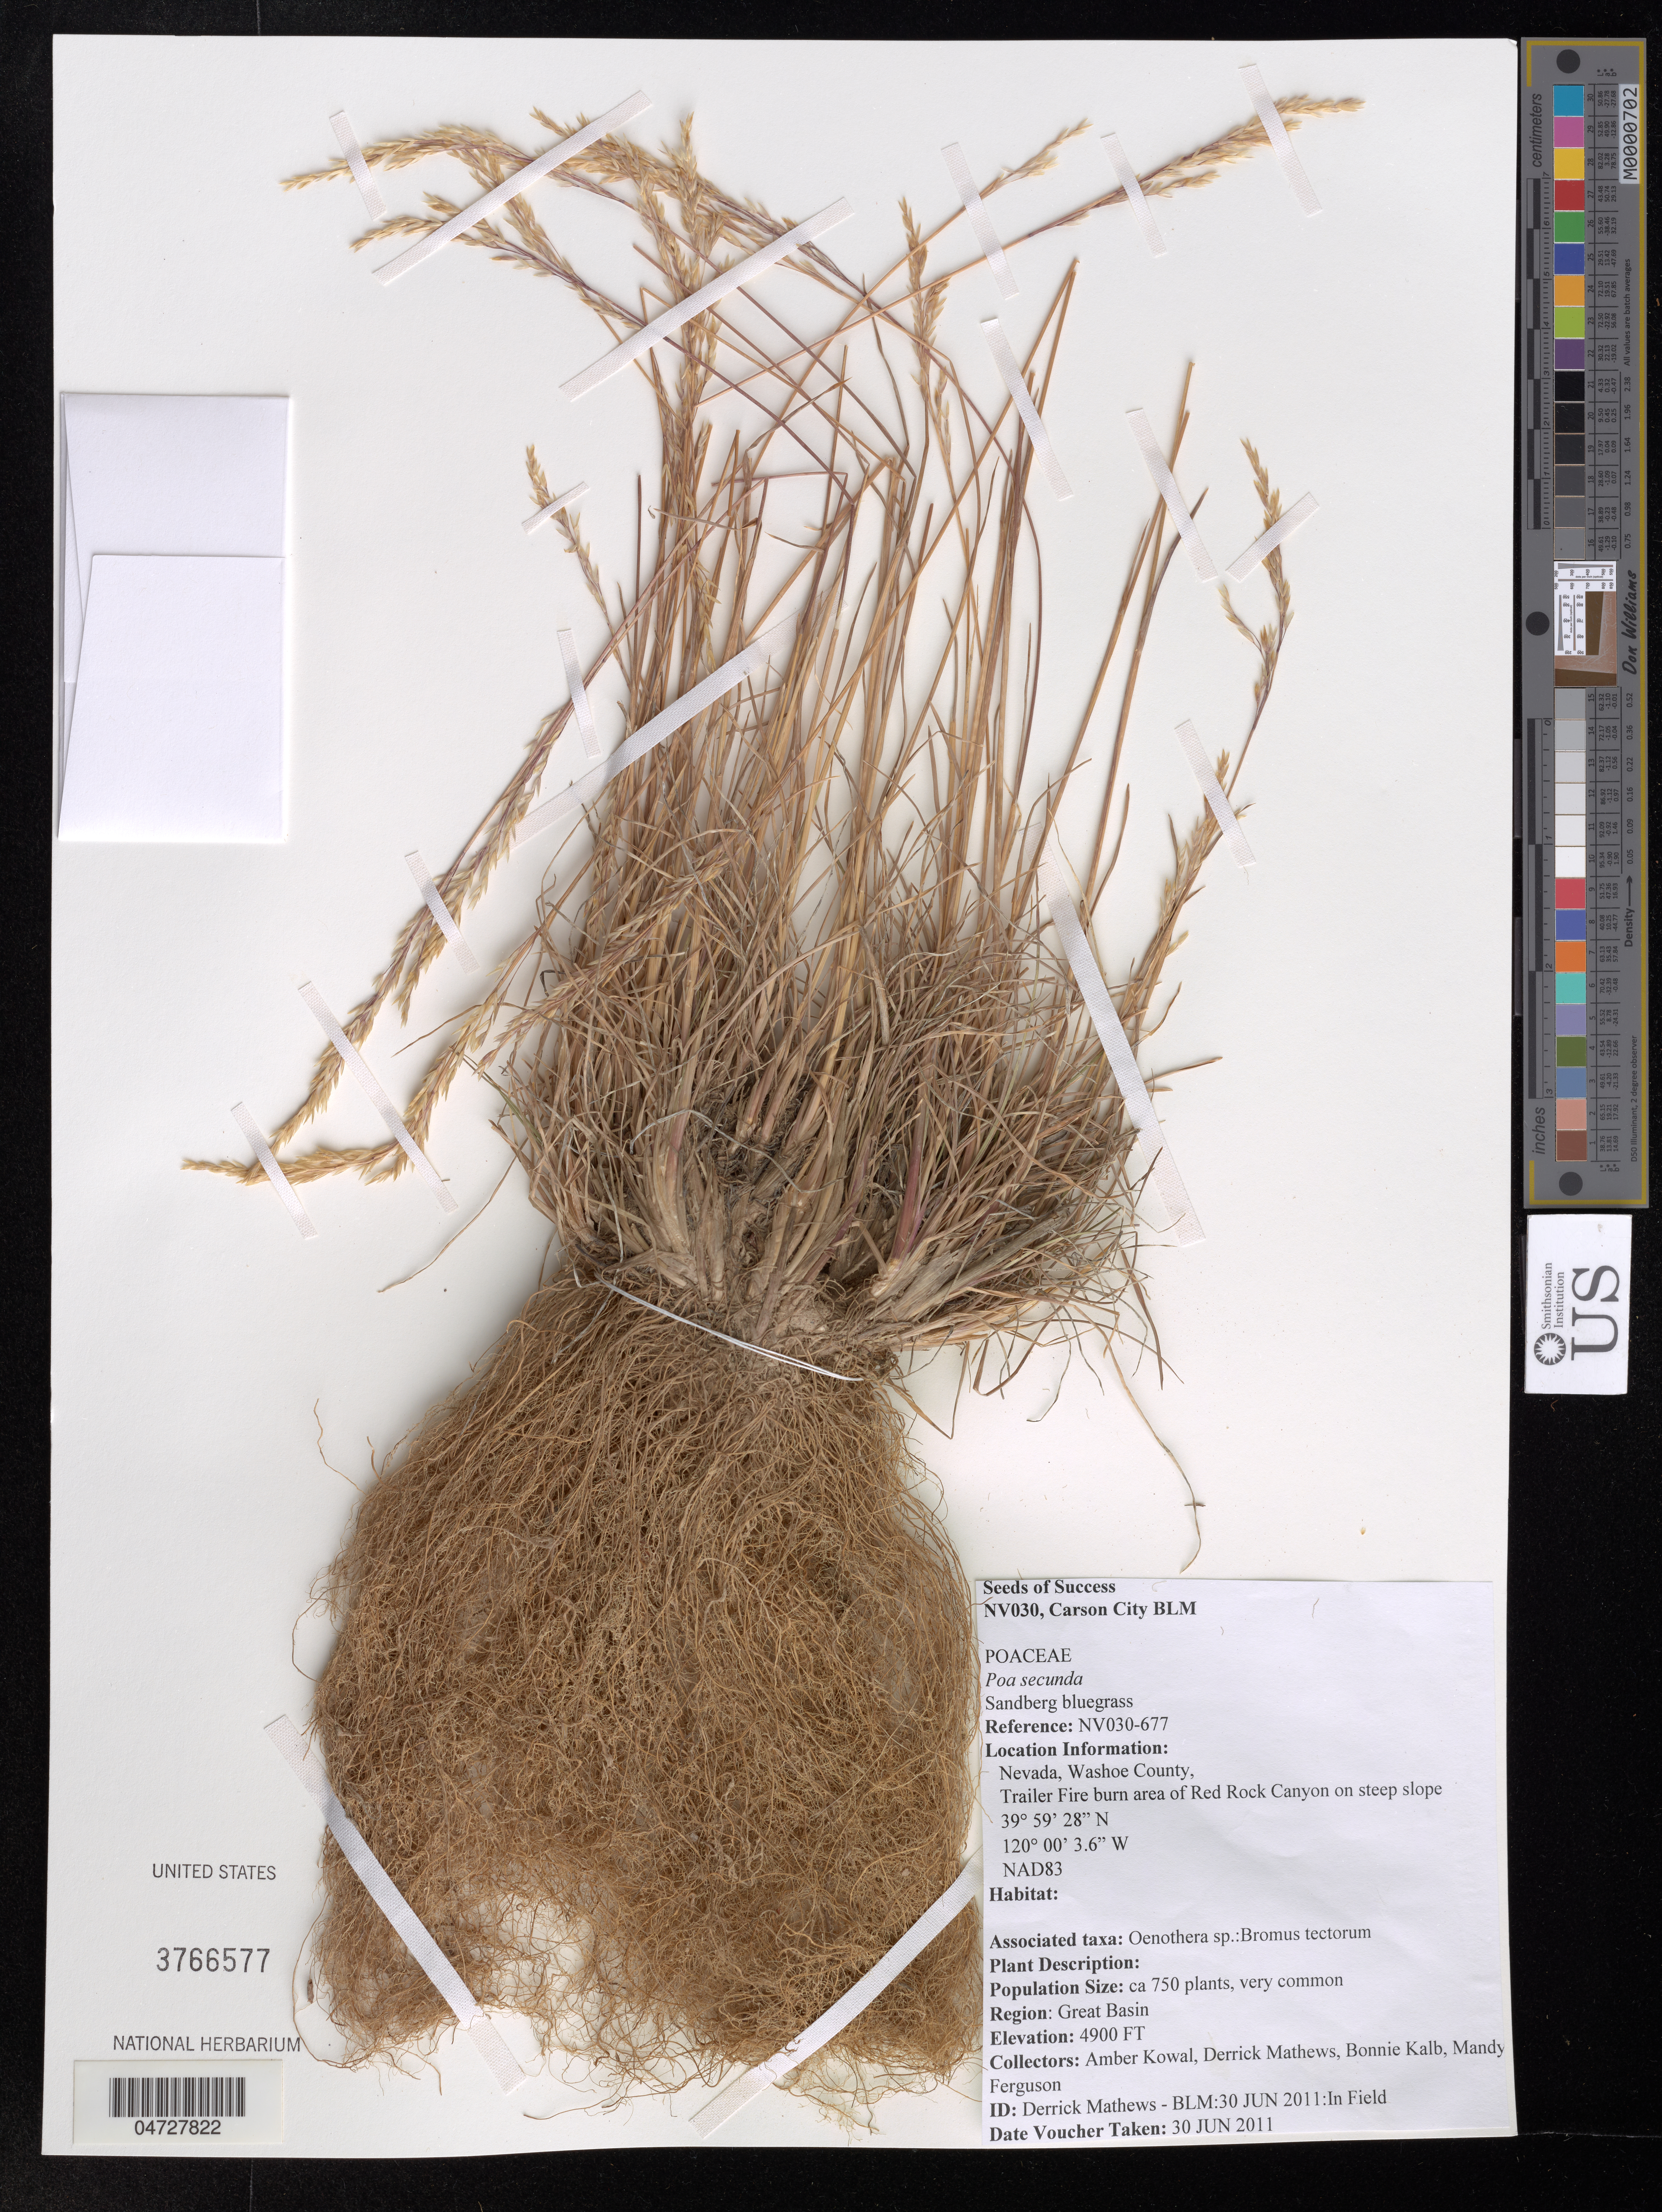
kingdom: Plantae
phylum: Tracheophyta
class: Liliopsida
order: Poales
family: Poaceae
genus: Poa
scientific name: Poa secunda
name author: J. Presl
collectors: A. Kowal, D. Mathews, B. Kalb & M. Ferguson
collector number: NV030-677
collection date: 2011-06-30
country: United States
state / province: Nevada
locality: Washoe County, Trailer Fire burn area of Red Rock Canyon on steep slope.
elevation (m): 1494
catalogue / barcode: US 3766577